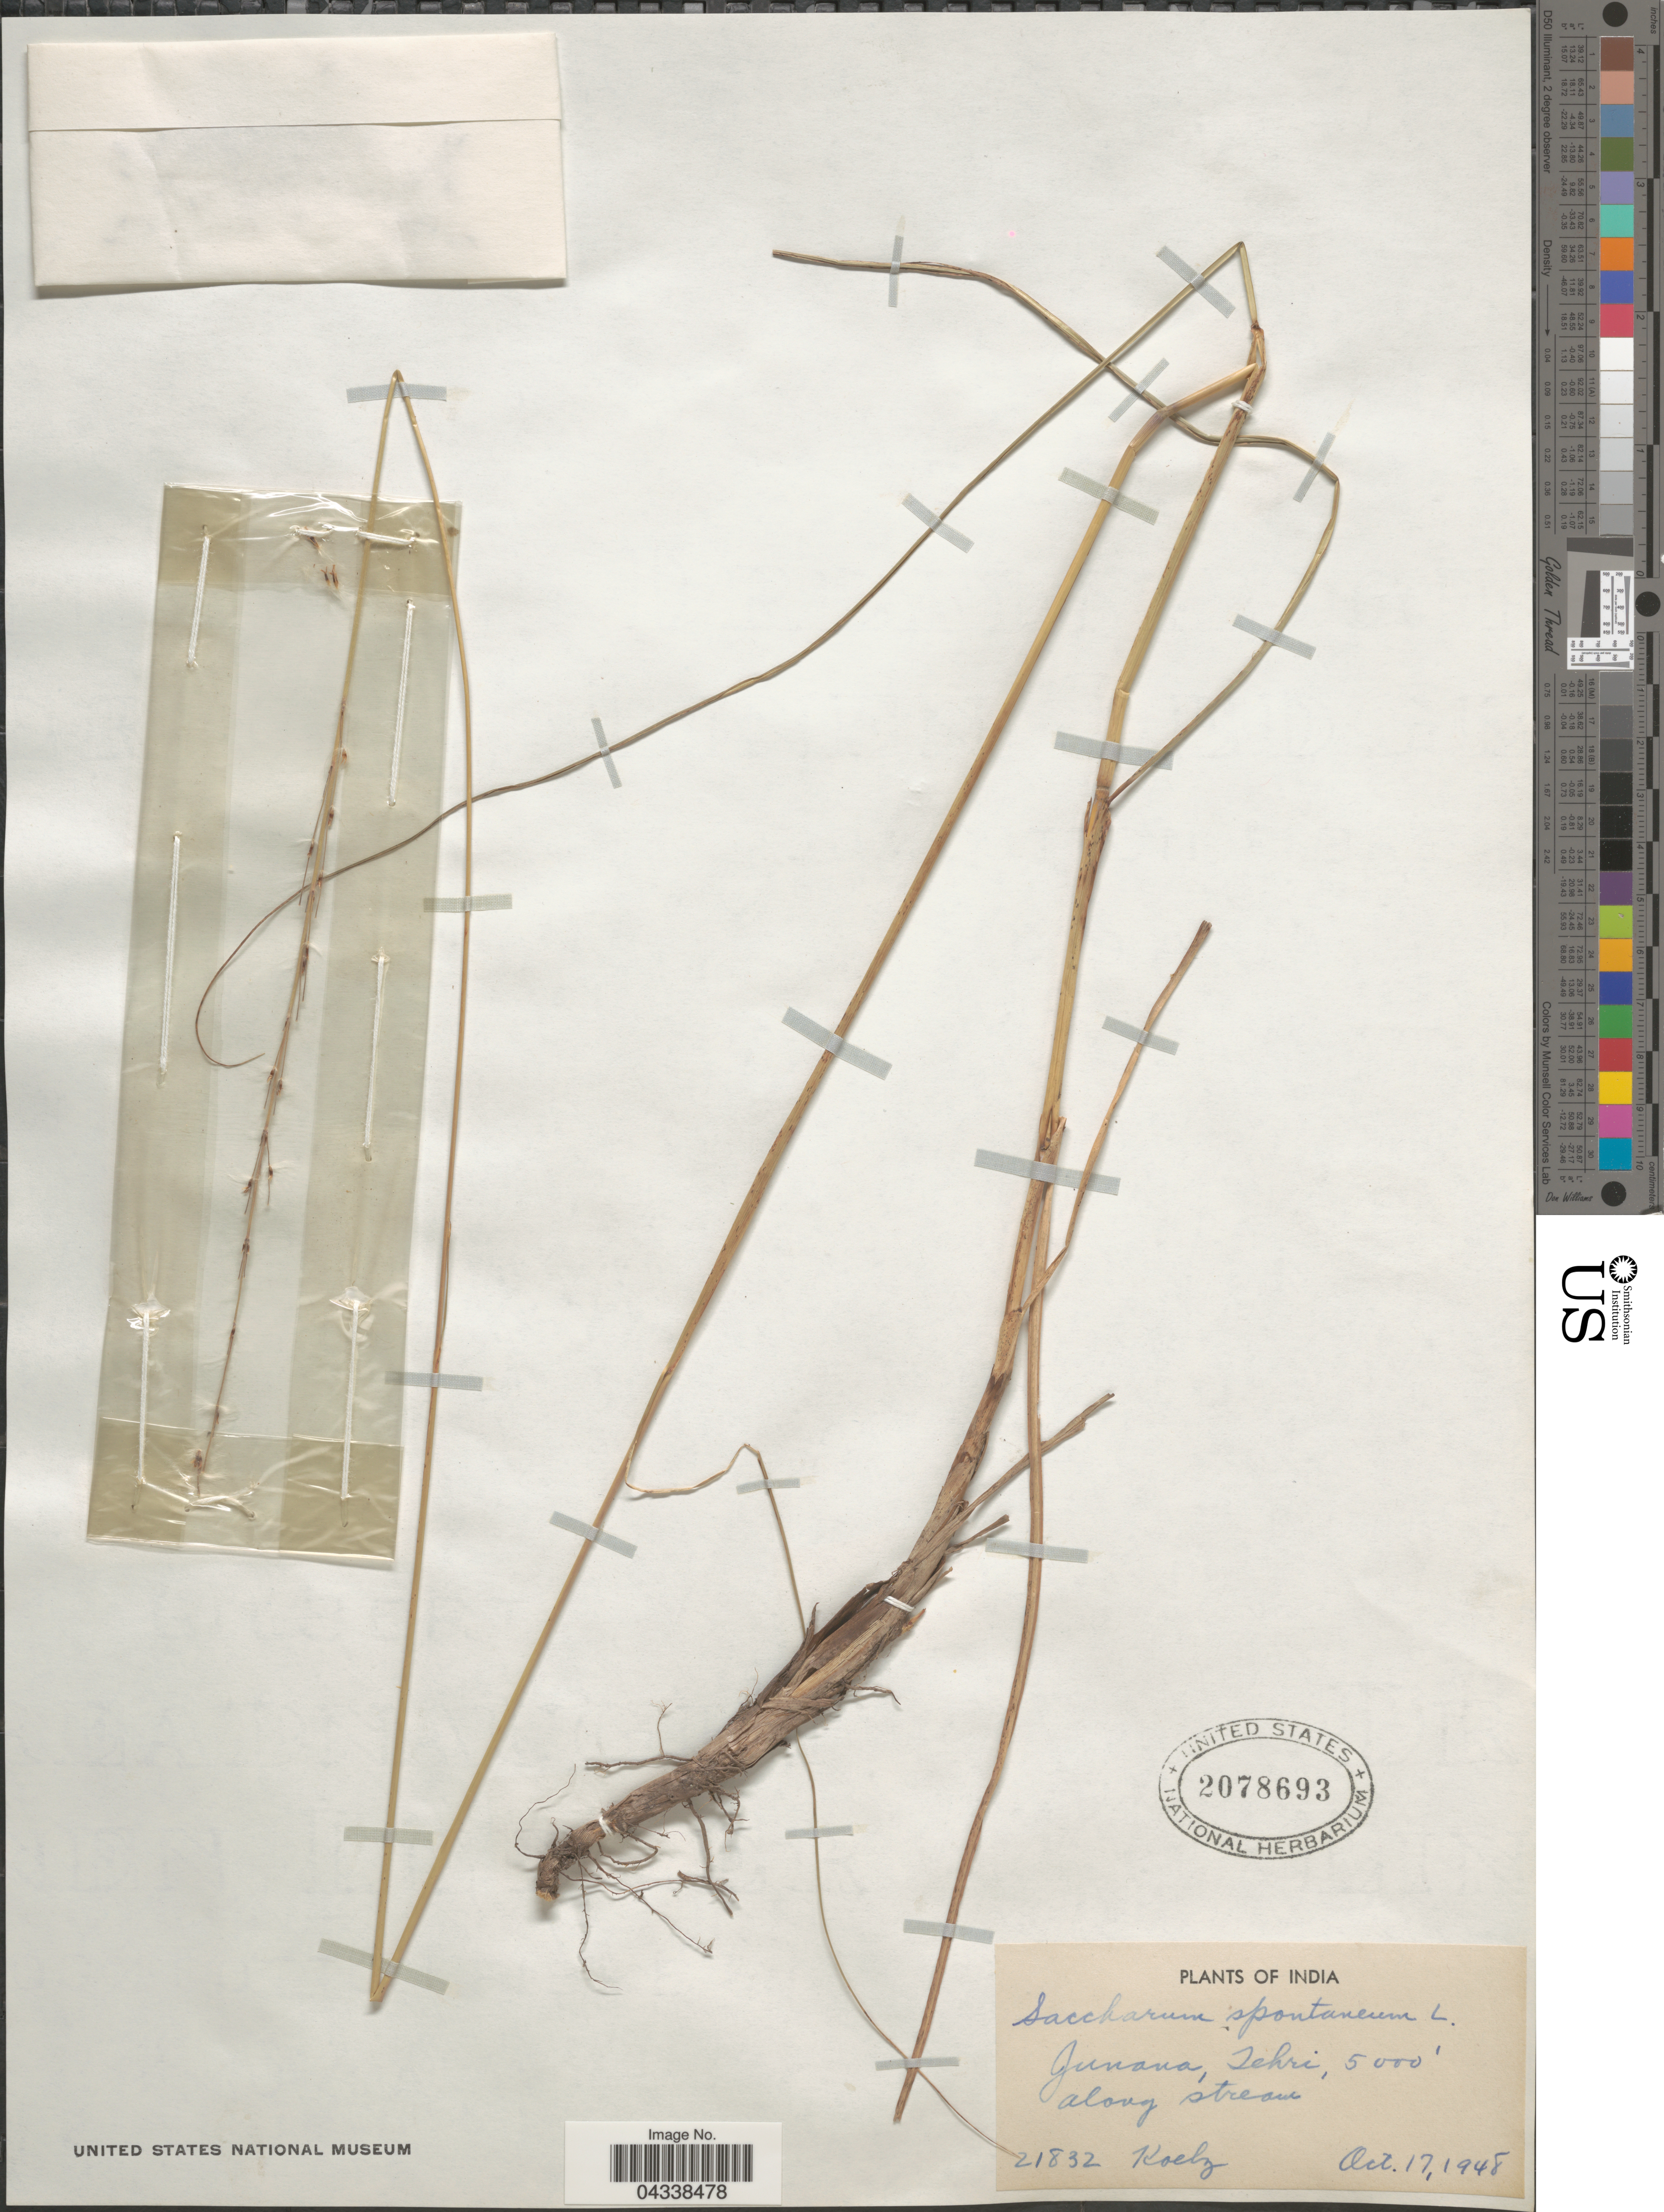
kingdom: Plantae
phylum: Tracheophyta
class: Liliopsida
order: Poales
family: Poaceae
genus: Saccharum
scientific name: Saccharum spontaneum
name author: L.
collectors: Koelz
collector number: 21832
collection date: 1948-10-17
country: India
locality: Junana, Tehri.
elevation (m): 1524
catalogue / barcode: US 2078693